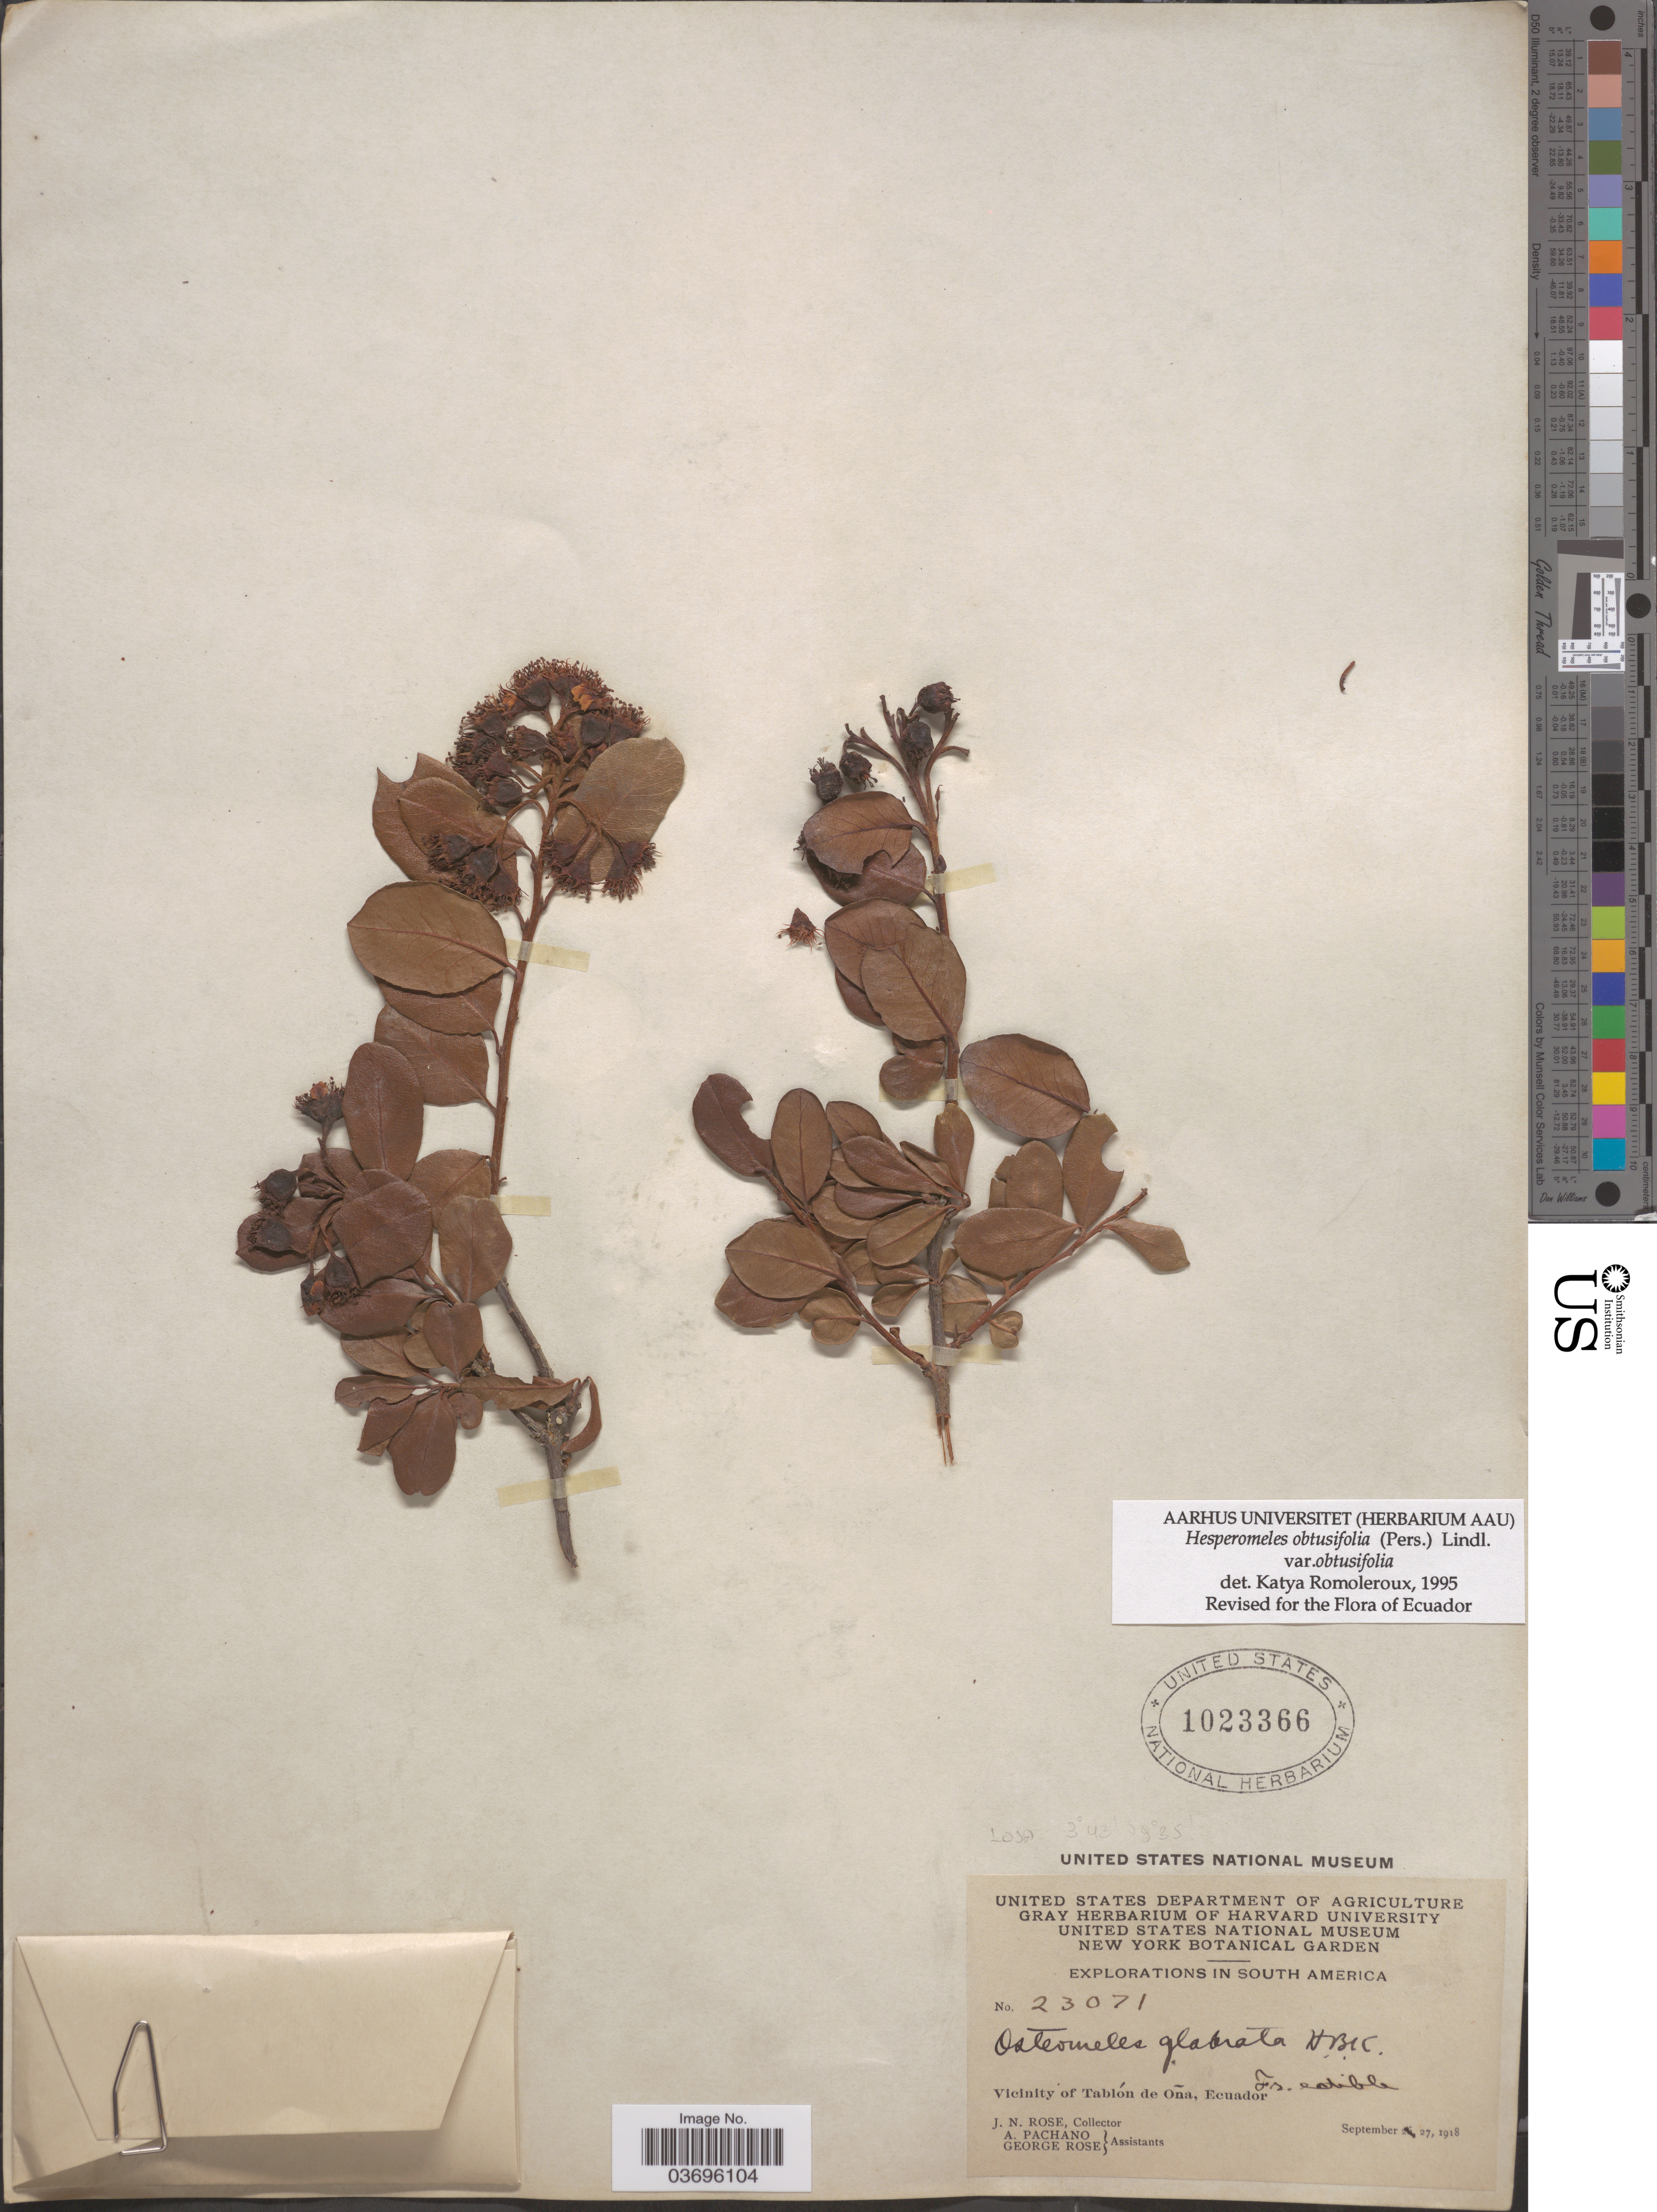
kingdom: Plantae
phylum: Tracheophyta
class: Magnoliopsida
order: Rosales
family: Rosaceae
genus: Hesperomeles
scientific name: Hesperomeles obtusifolia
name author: (Pers.) Lindl.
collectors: J. N. Rose, A. Pachano & G. Rose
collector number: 23071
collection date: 1918-09-27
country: Ecuador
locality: Vicinity of Tablón de Oña.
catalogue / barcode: US 1023366